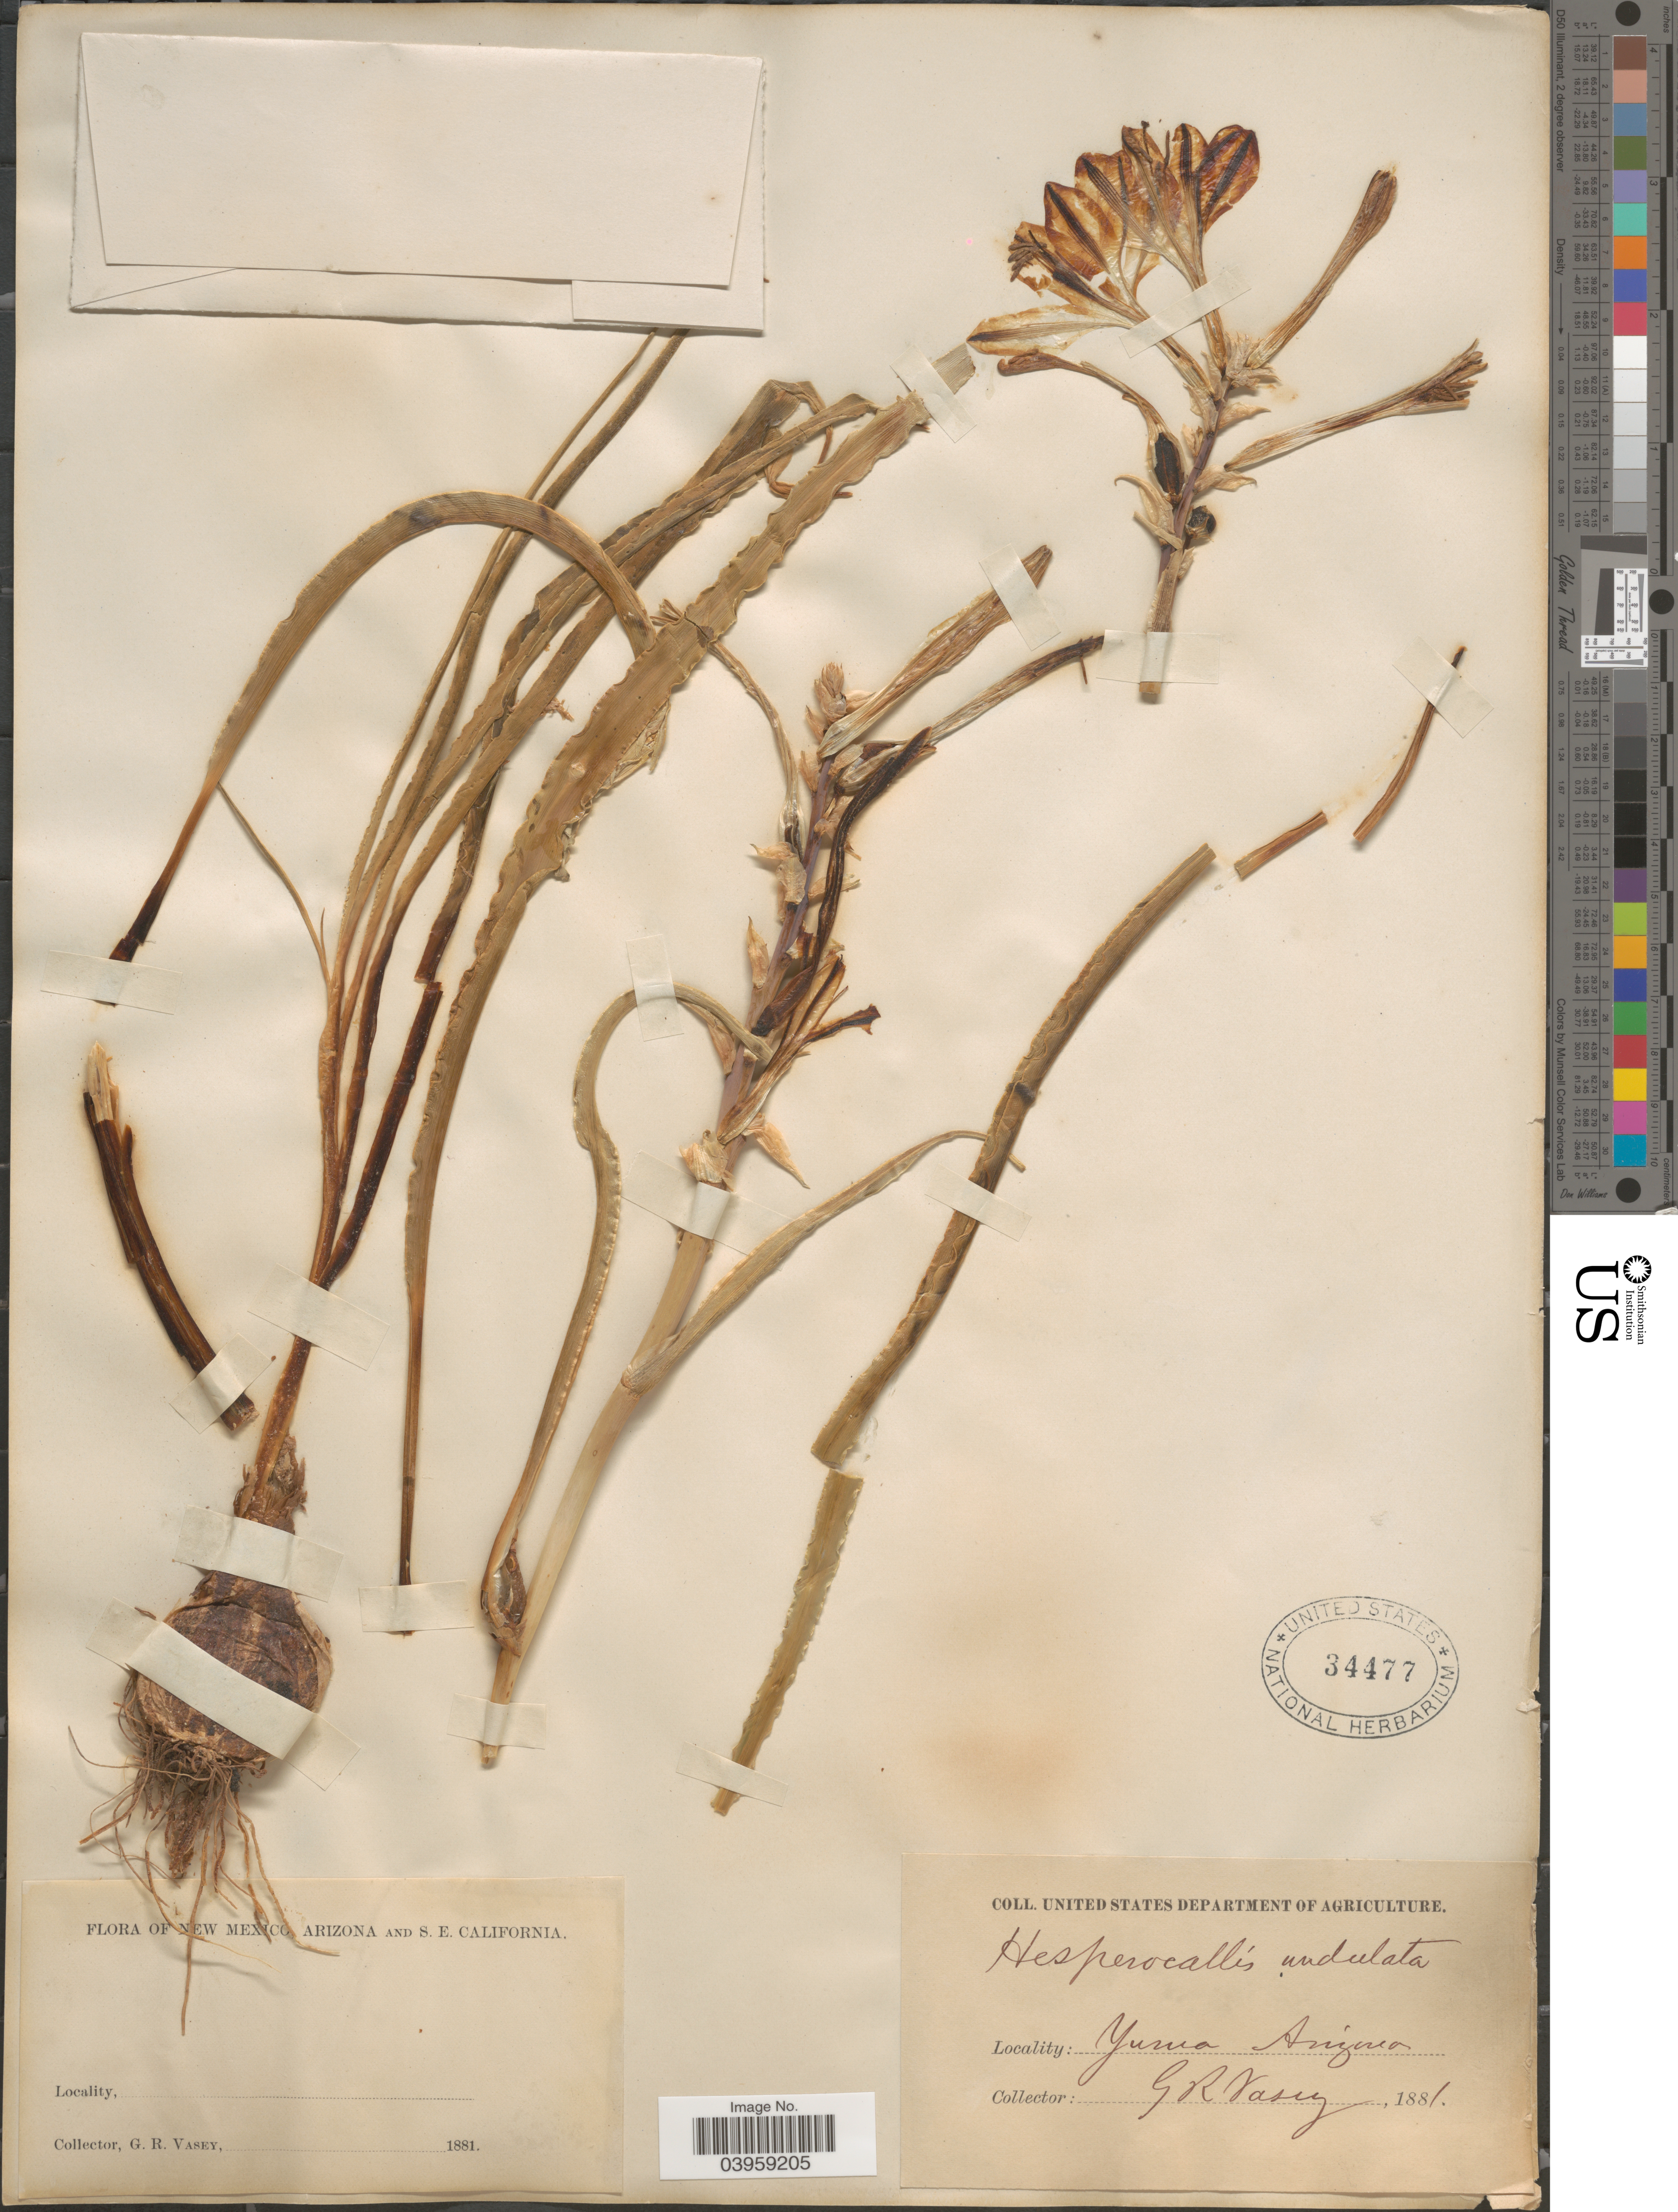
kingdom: Plantae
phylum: Tracheophyta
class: Liliopsida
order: Asparagales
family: Asparagaceae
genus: Hesperocallis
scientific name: Hesperocallis undulata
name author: A. Gray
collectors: G. R. Vasey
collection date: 1881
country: United States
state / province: Arizona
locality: Yuma.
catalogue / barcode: US 34477